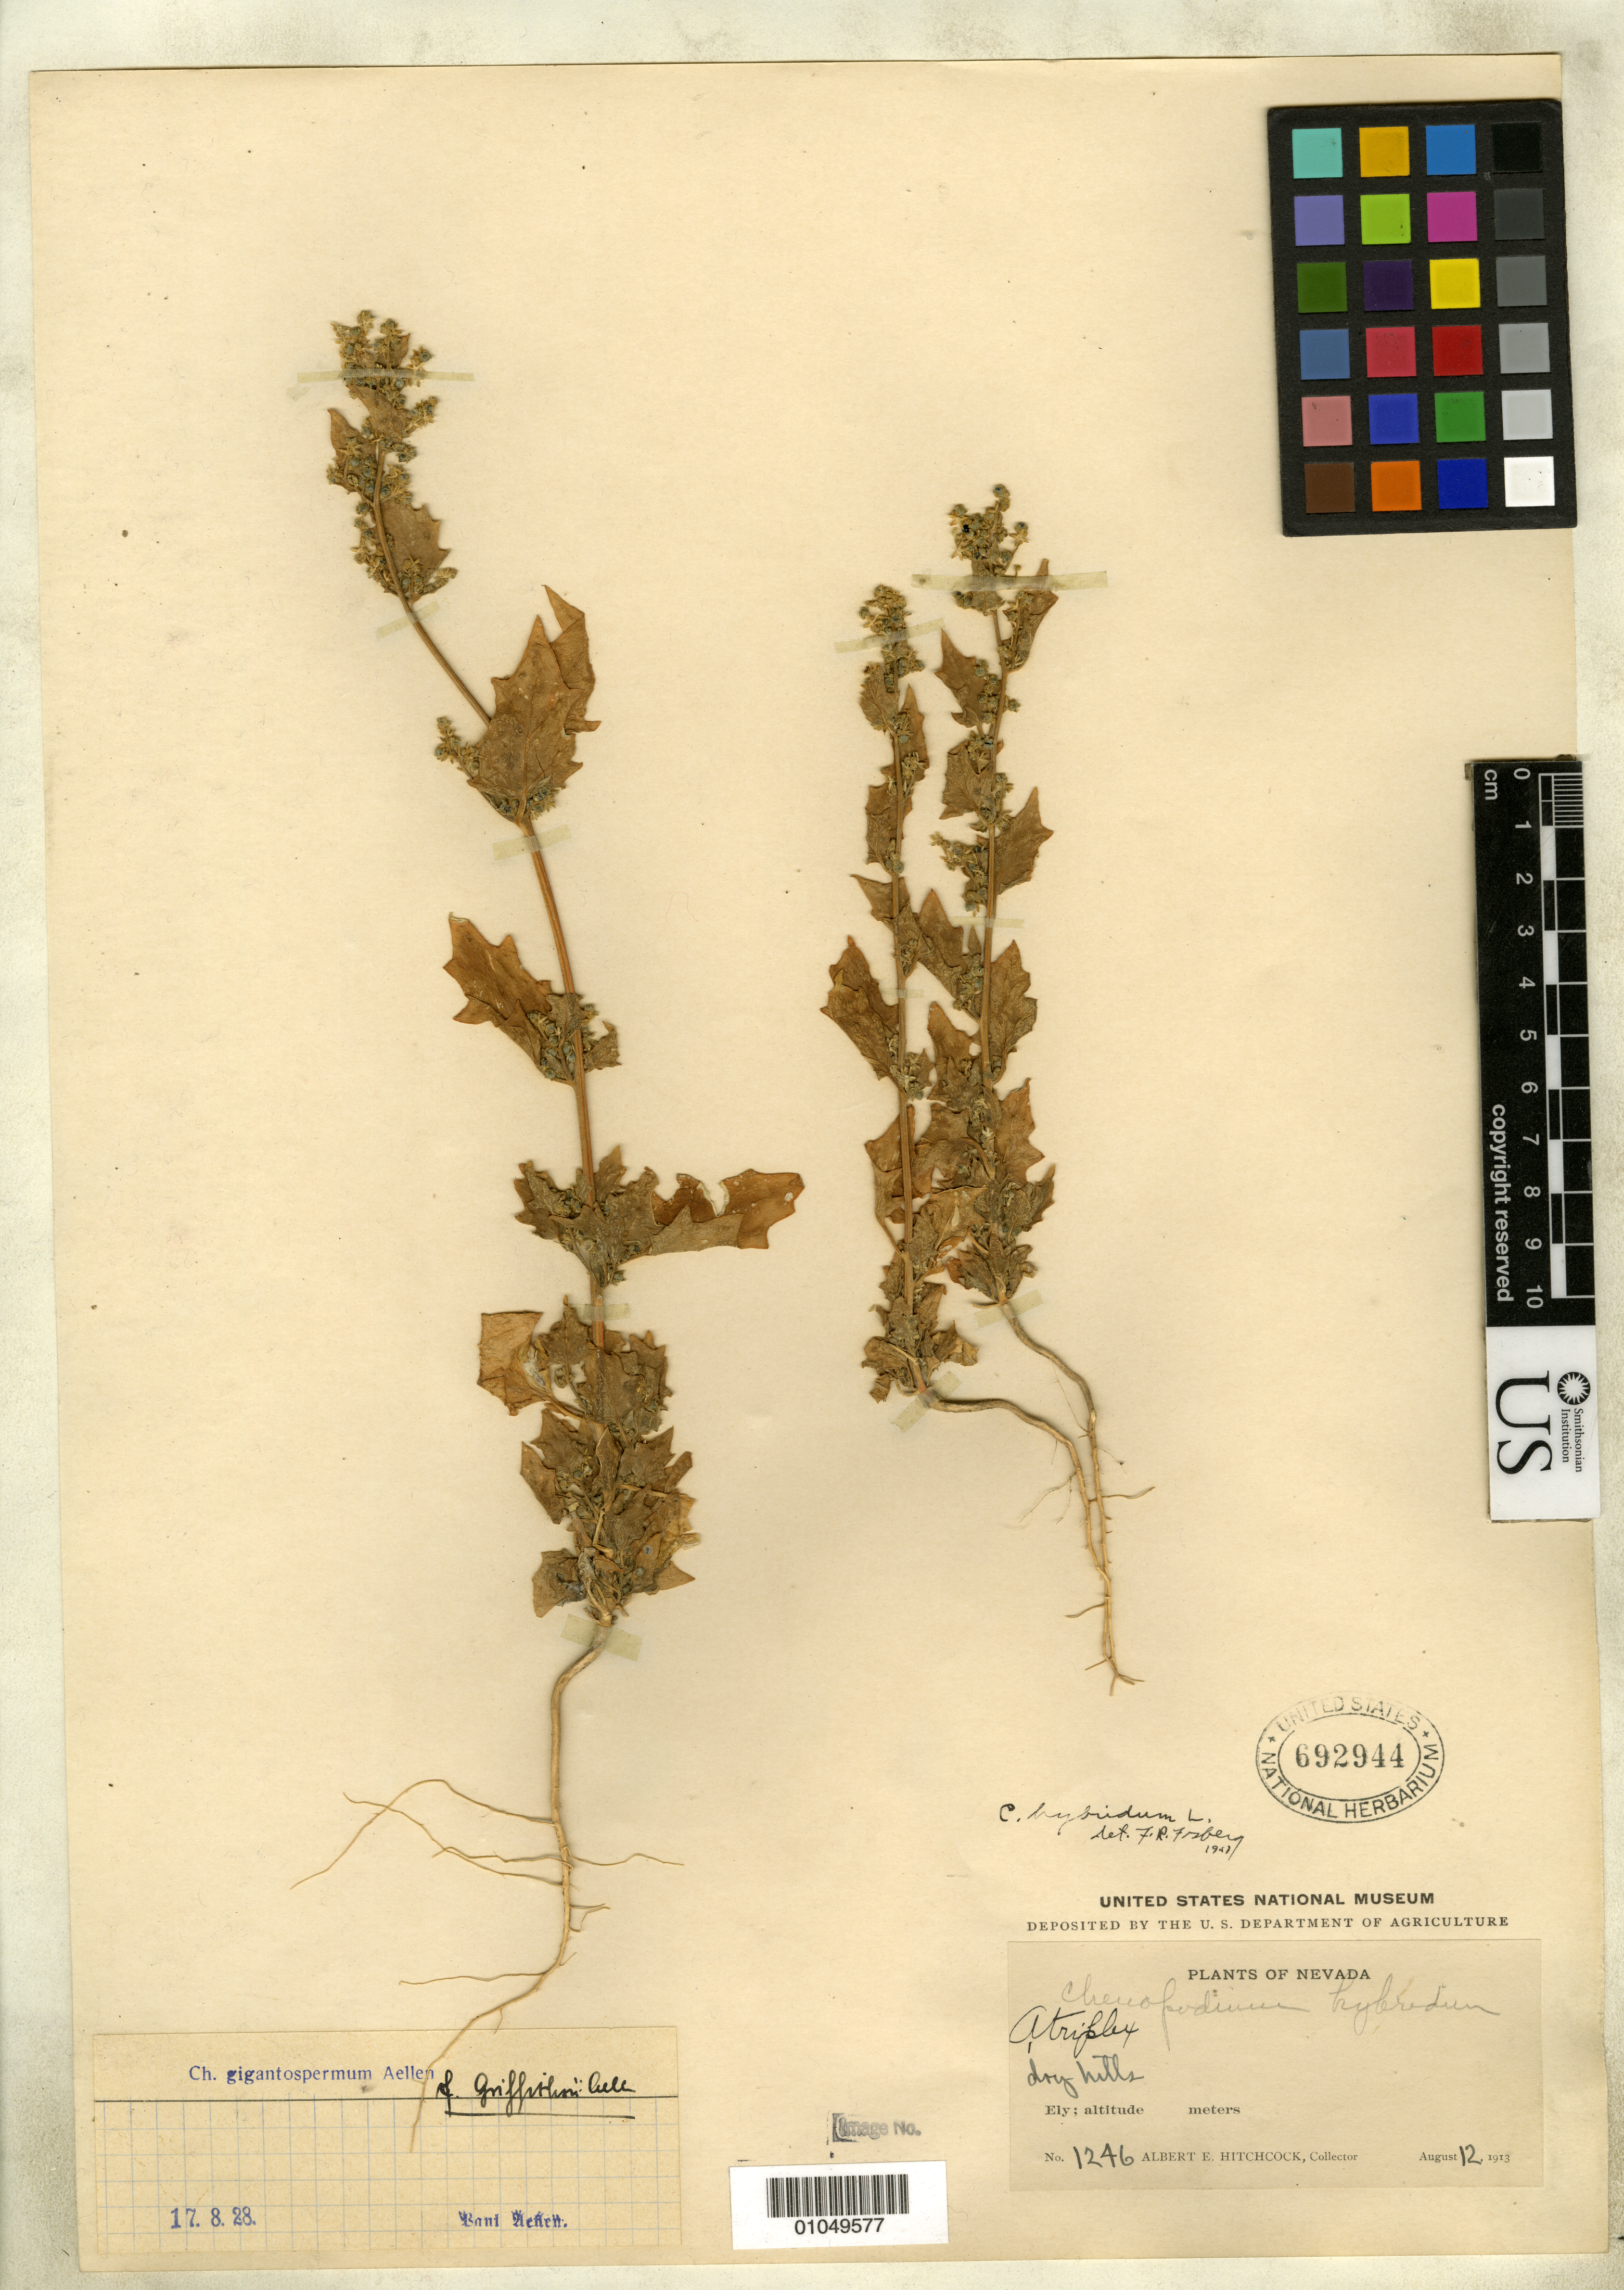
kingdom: Plantae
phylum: Tracheophyta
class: Magnoliopsida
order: Caryophyllales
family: Amaranthaceae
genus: Chenopodium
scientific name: Chenopodium gigantospermum f. griffithsii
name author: Aellen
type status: Syntype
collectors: A. Hitchcock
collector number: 1246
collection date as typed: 12 Aug 1913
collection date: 1913-08-12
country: United States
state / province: Nevada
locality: Ely.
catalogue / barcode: US 692944